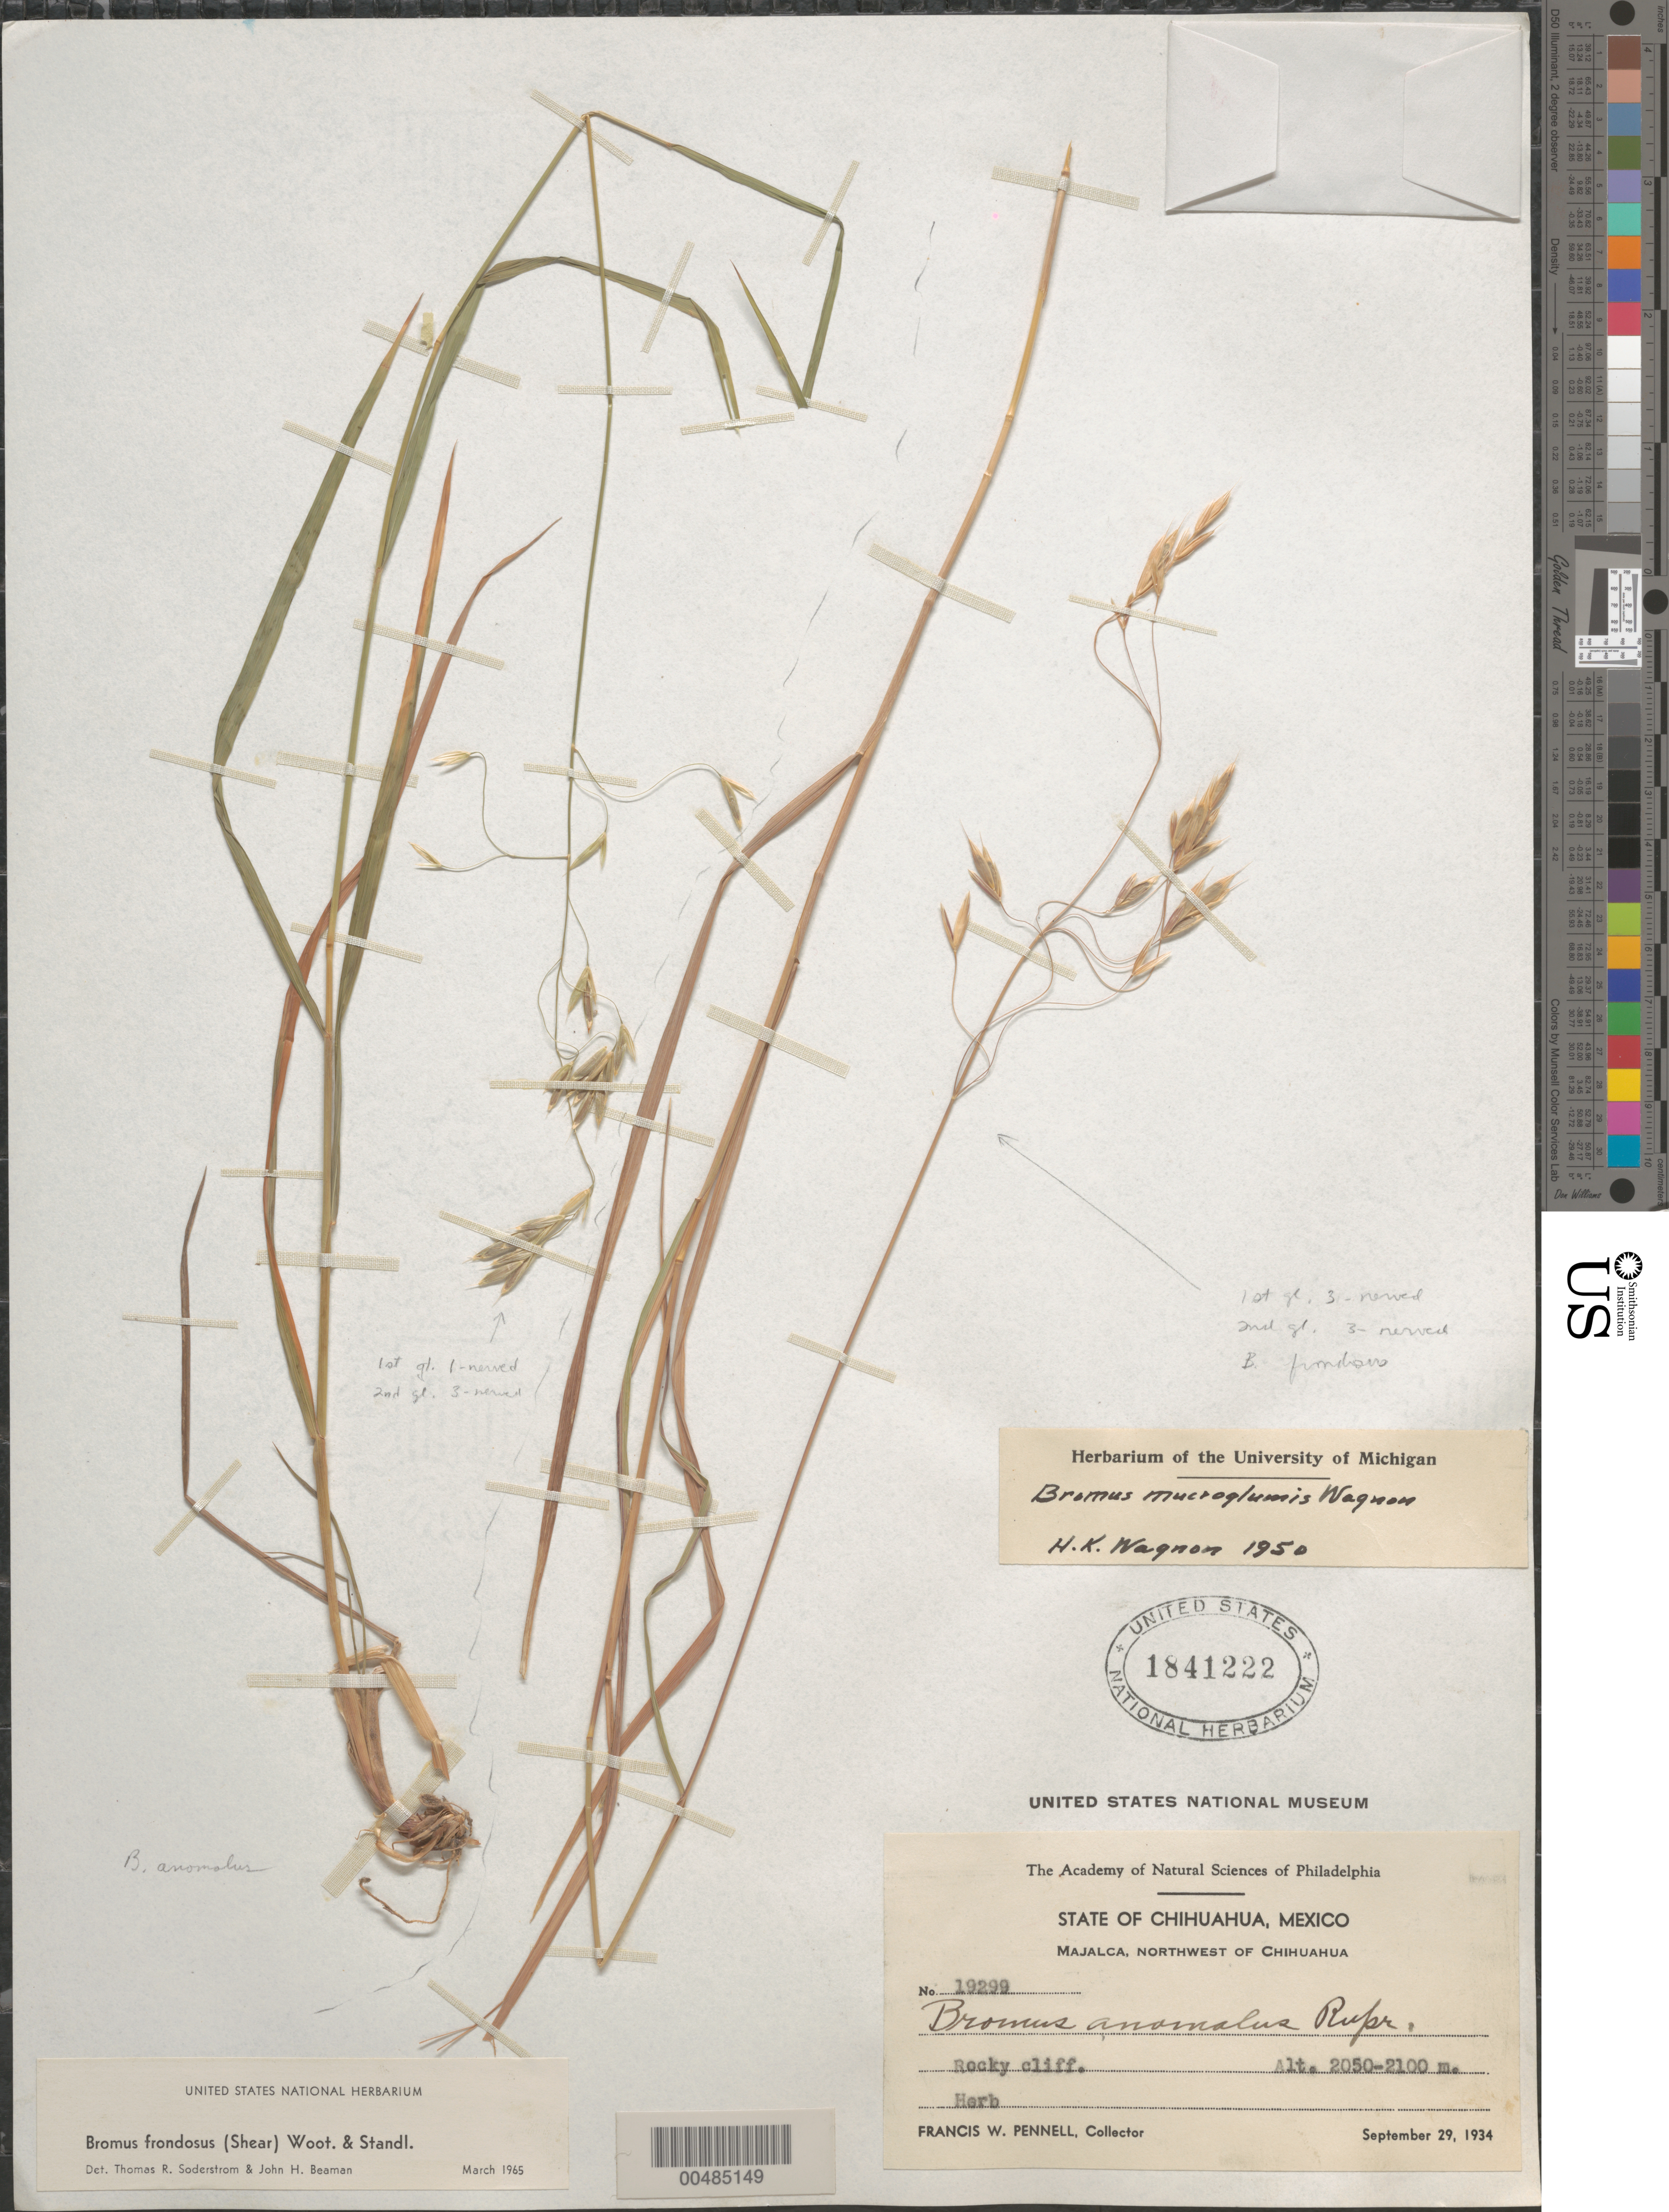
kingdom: Plantae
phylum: Tracheophyta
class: Liliopsida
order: Poales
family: Poaceae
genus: Bromus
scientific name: Bromus porteri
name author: (J.M. Coult.) Nash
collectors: F. W. Pennell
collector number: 19299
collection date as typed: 29 Sep 1934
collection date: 1934-09-29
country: Mexico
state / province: Chihuahua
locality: Majalca, NW Chihuahua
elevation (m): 2050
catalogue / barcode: US 1841222